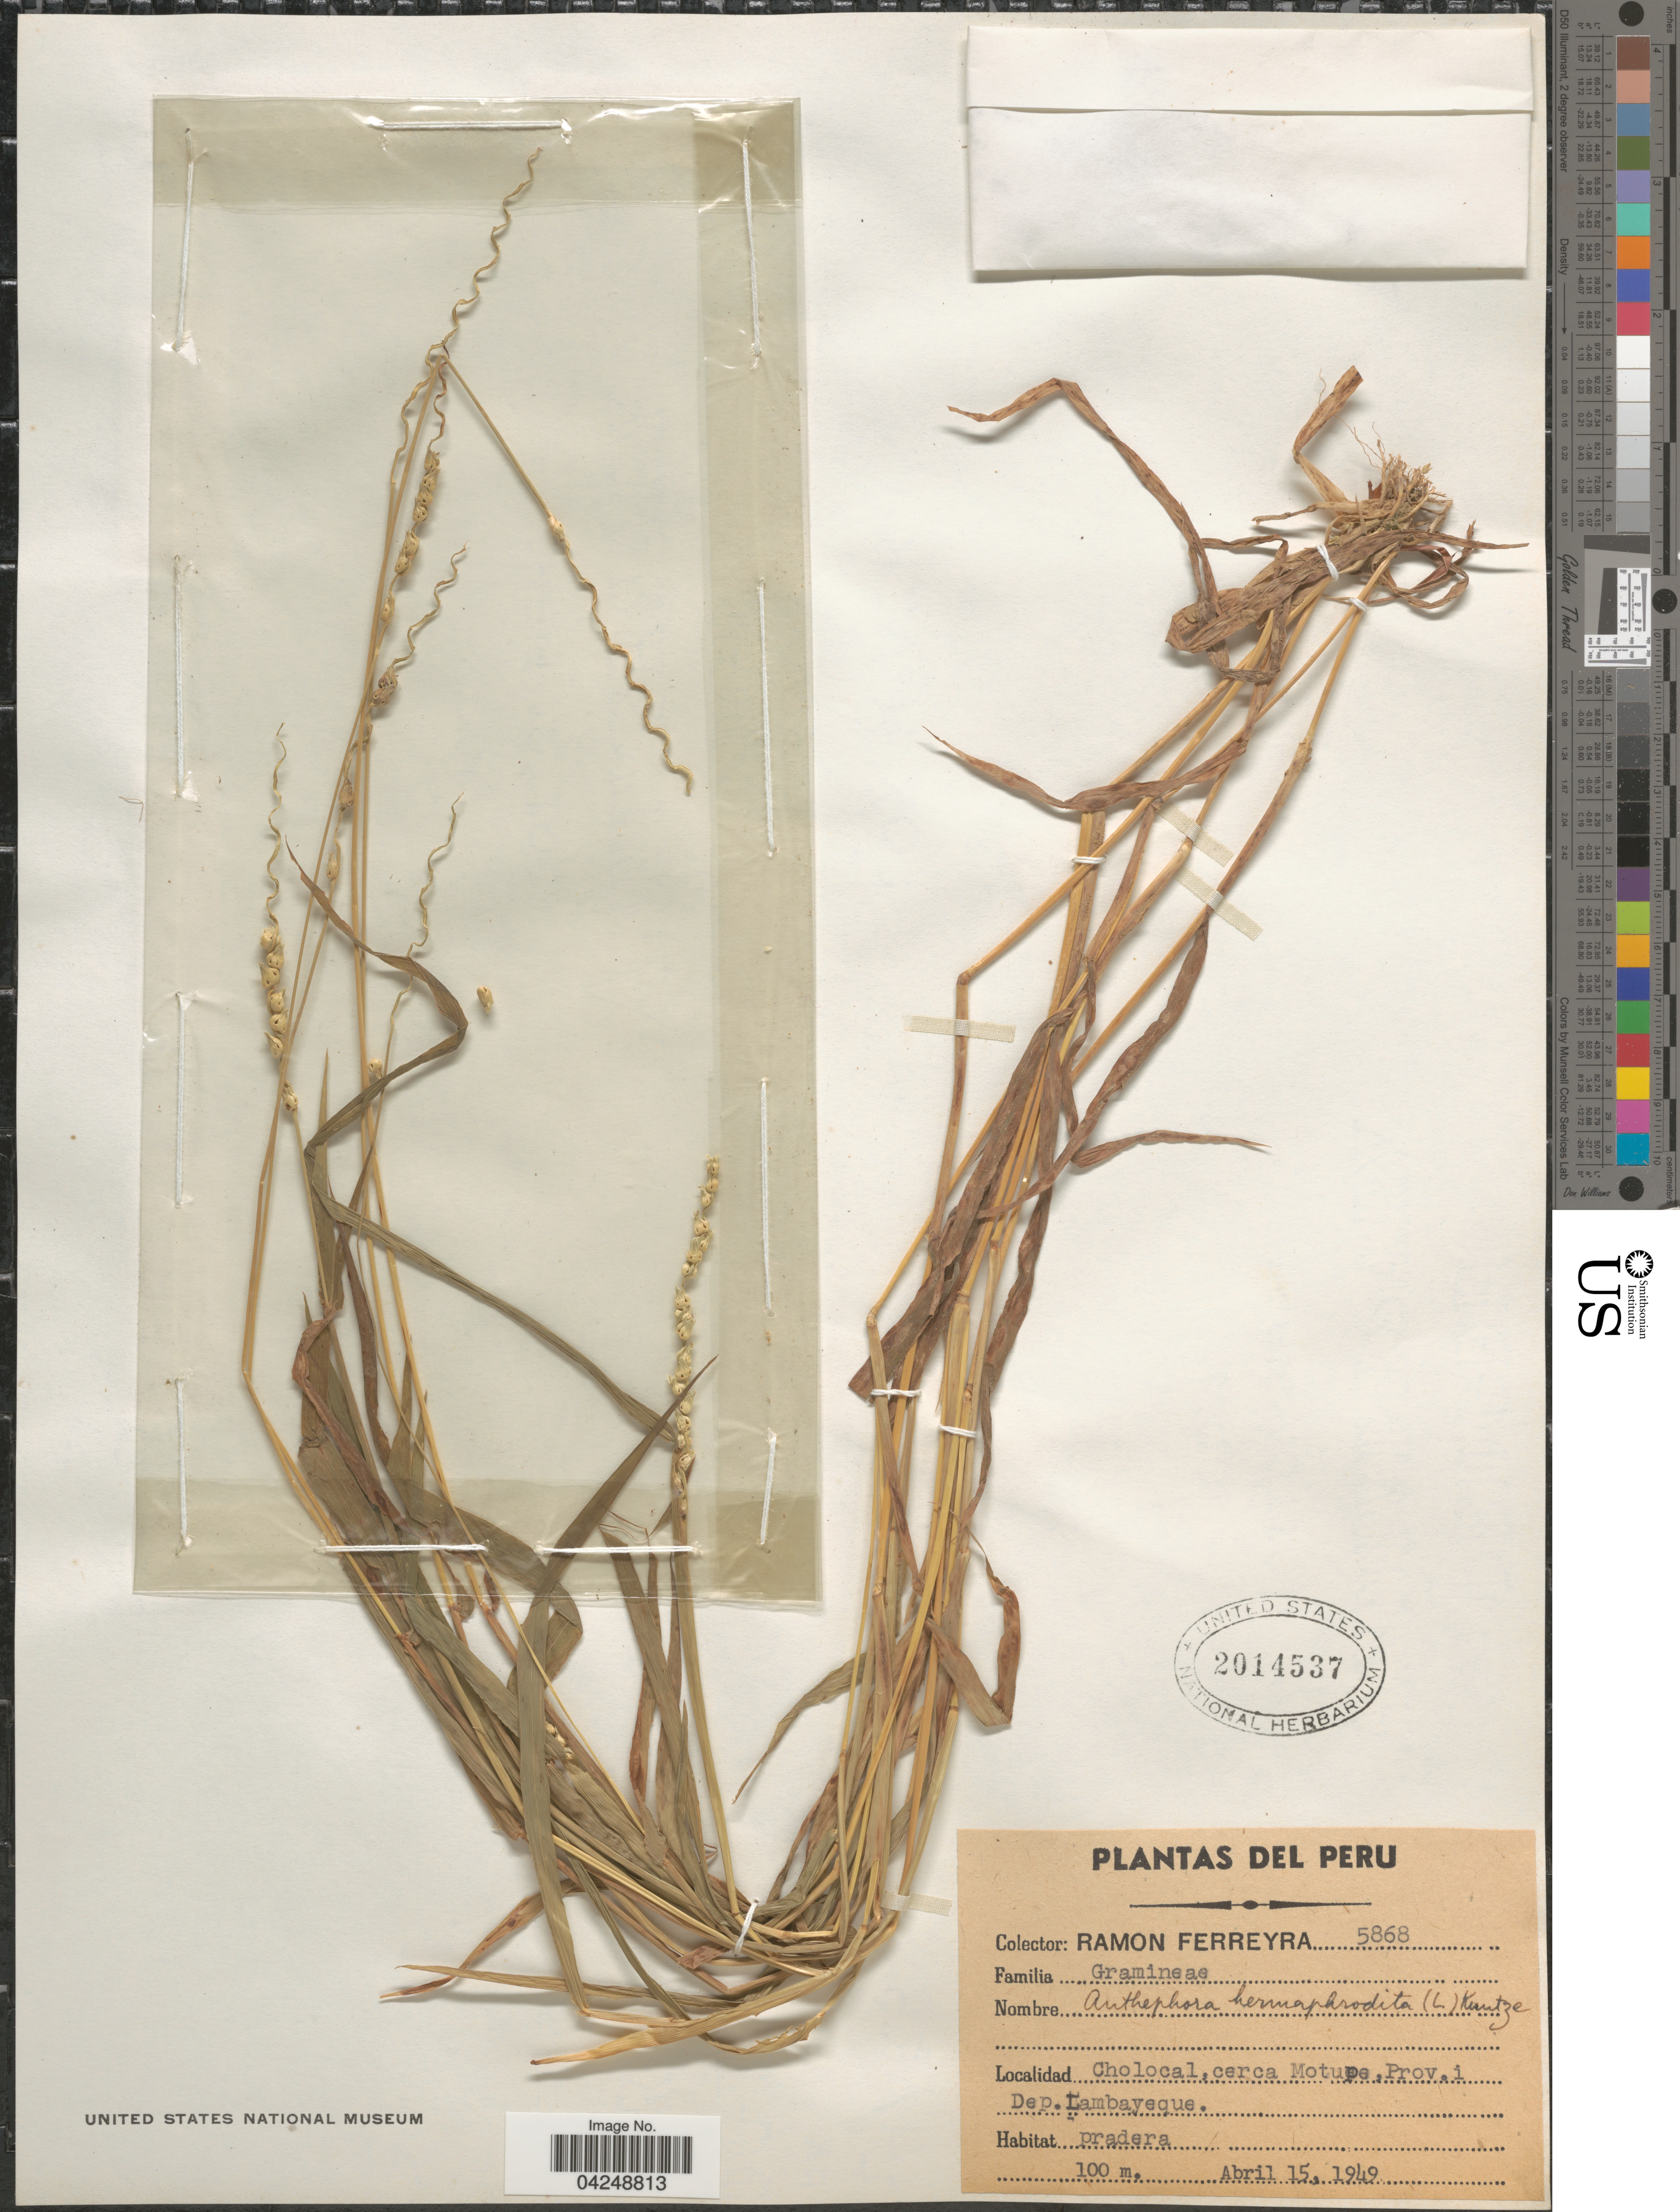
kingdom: Plantae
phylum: Tracheophyta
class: Liliopsida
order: Poales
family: Poaceae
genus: Anthephora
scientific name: Anthephora hermaphrodita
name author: (L.) Kuntze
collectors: R. A. Ferreyra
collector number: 5868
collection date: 1949-04-15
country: Peru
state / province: Lambayeque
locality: Cholocal, cerca Motupe, Dep. Lambayeque. Pradera.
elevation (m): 100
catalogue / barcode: US 2014537